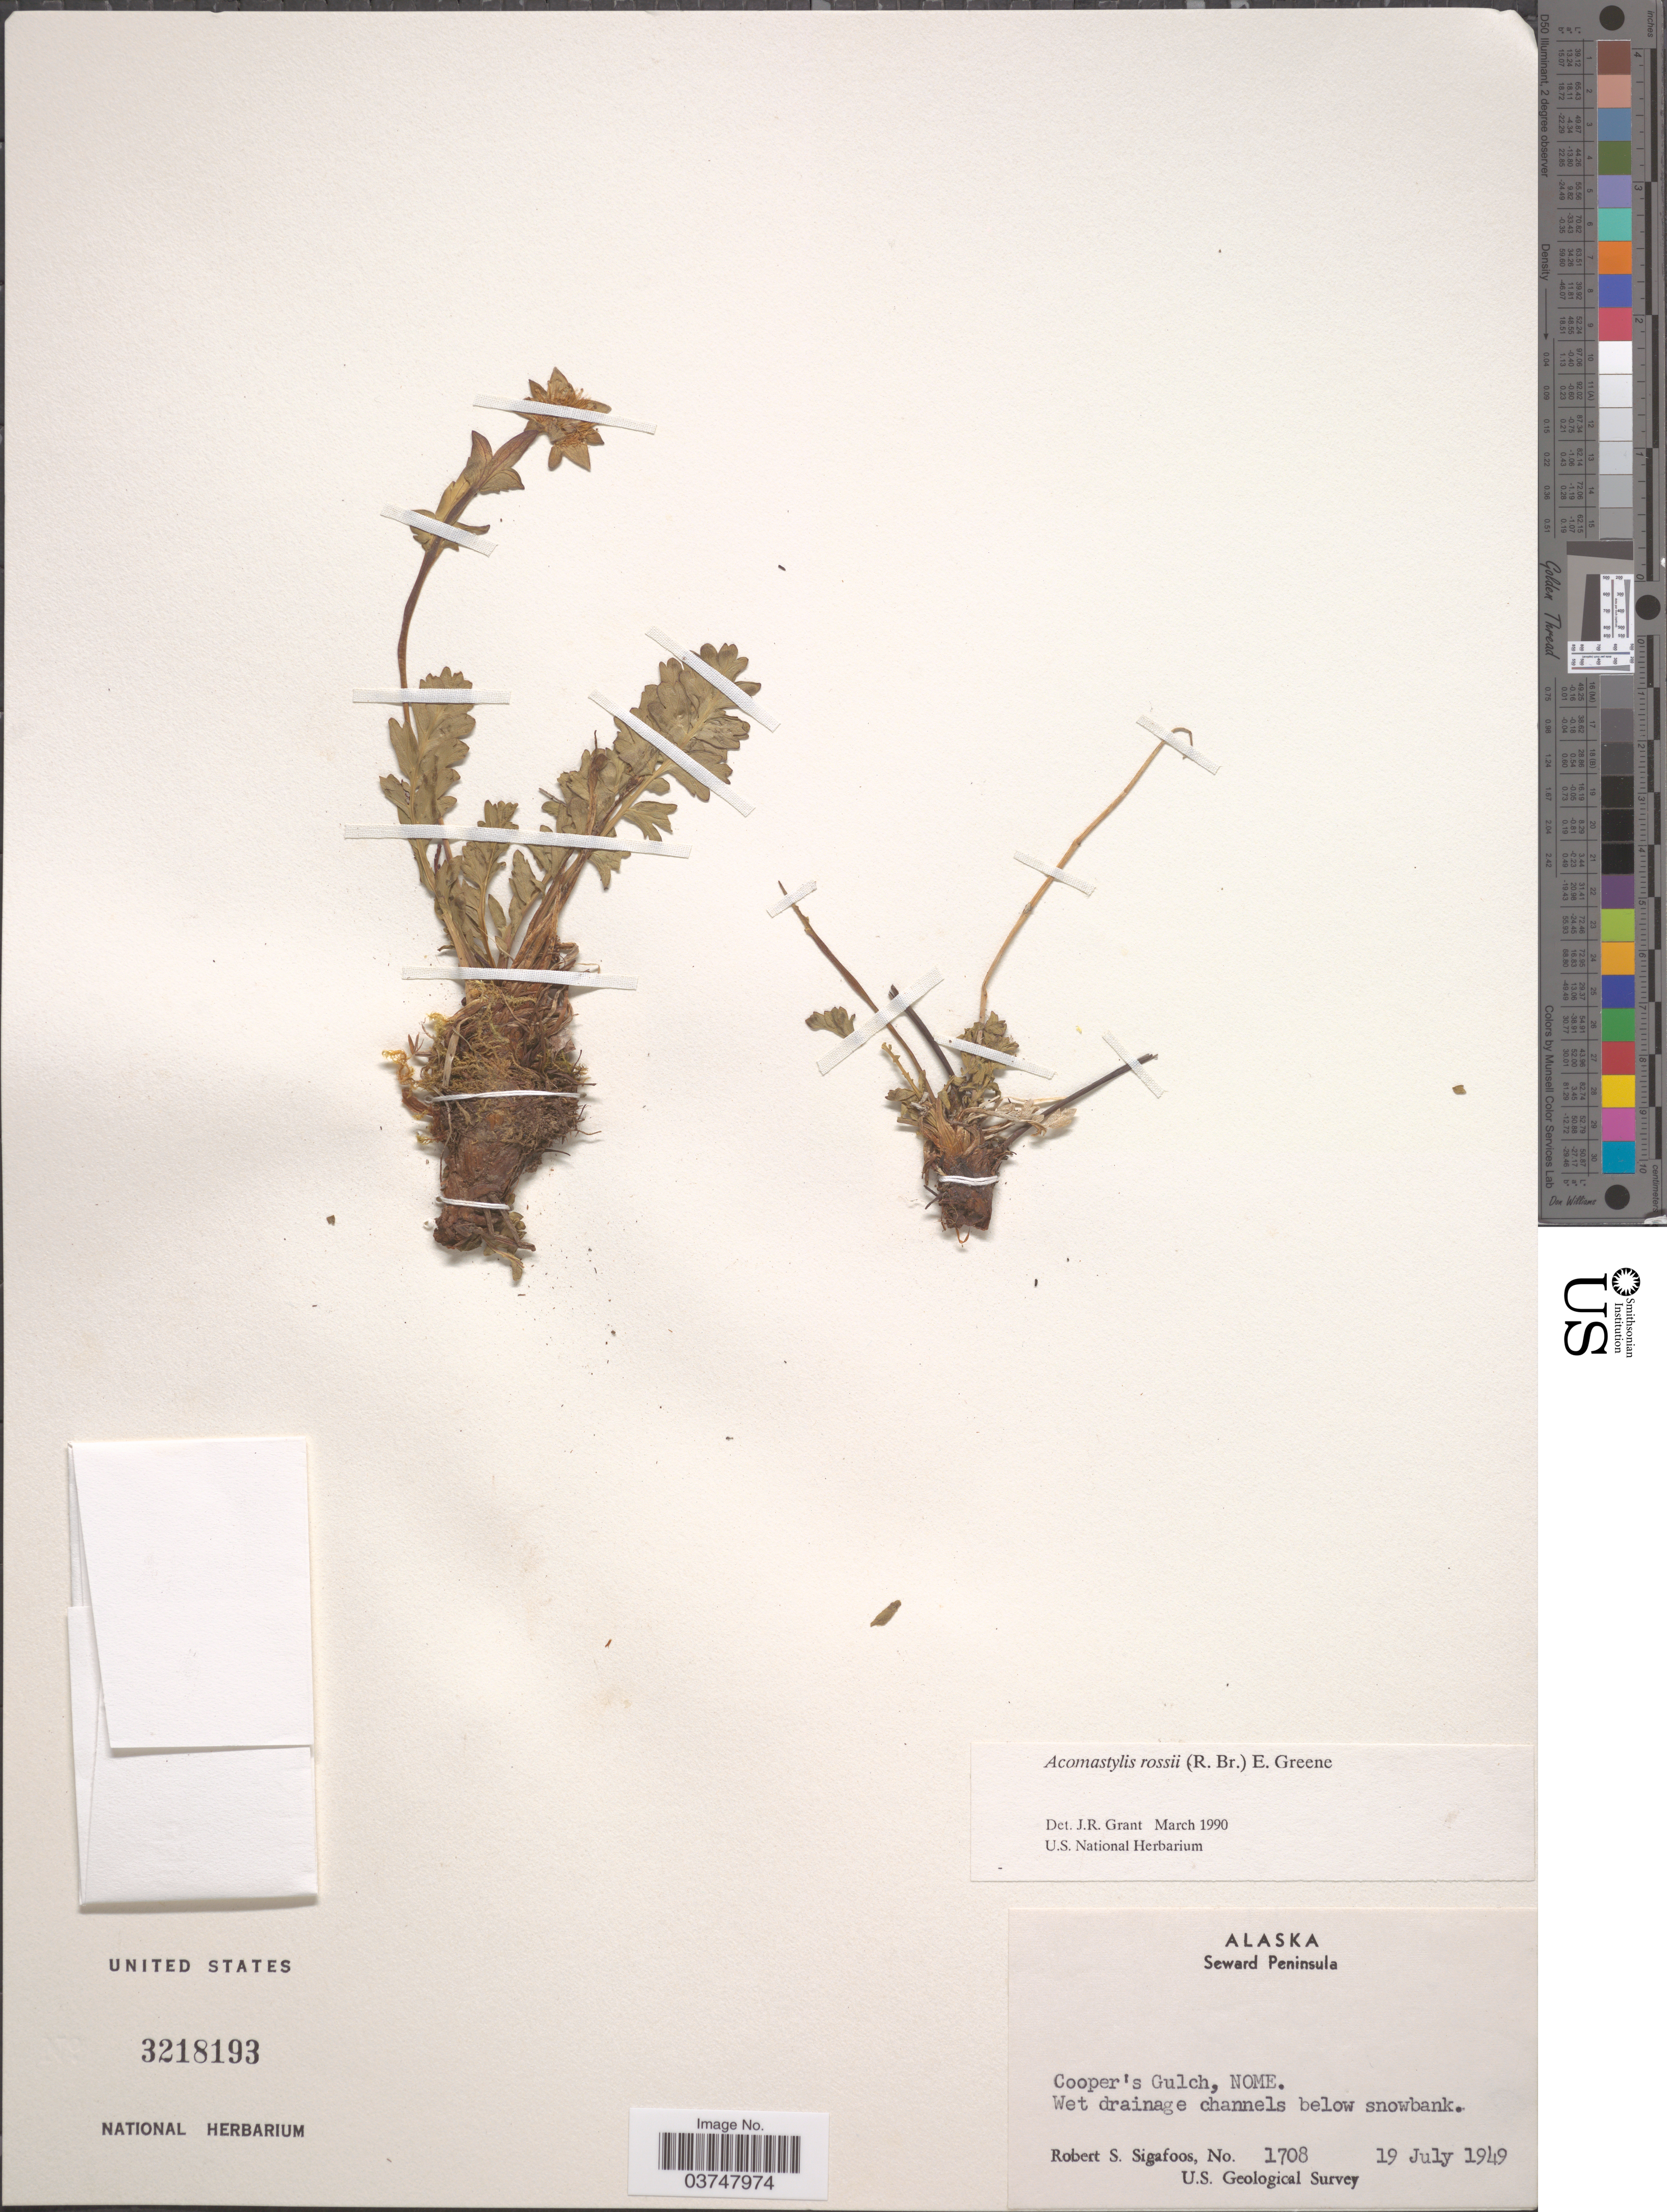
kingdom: Plantae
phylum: Tracheophyta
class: Magnoliopsida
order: Rosales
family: Rosaceae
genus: Geum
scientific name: Geum rossii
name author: (R. Br.) Ser.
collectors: R. Sigafoos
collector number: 1708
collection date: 1949-07-19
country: United States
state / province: Alaska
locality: Seward Peninsula. Cooper's Gulch, Nome. Wet drainage channels below snowbank.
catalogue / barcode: US 3218193